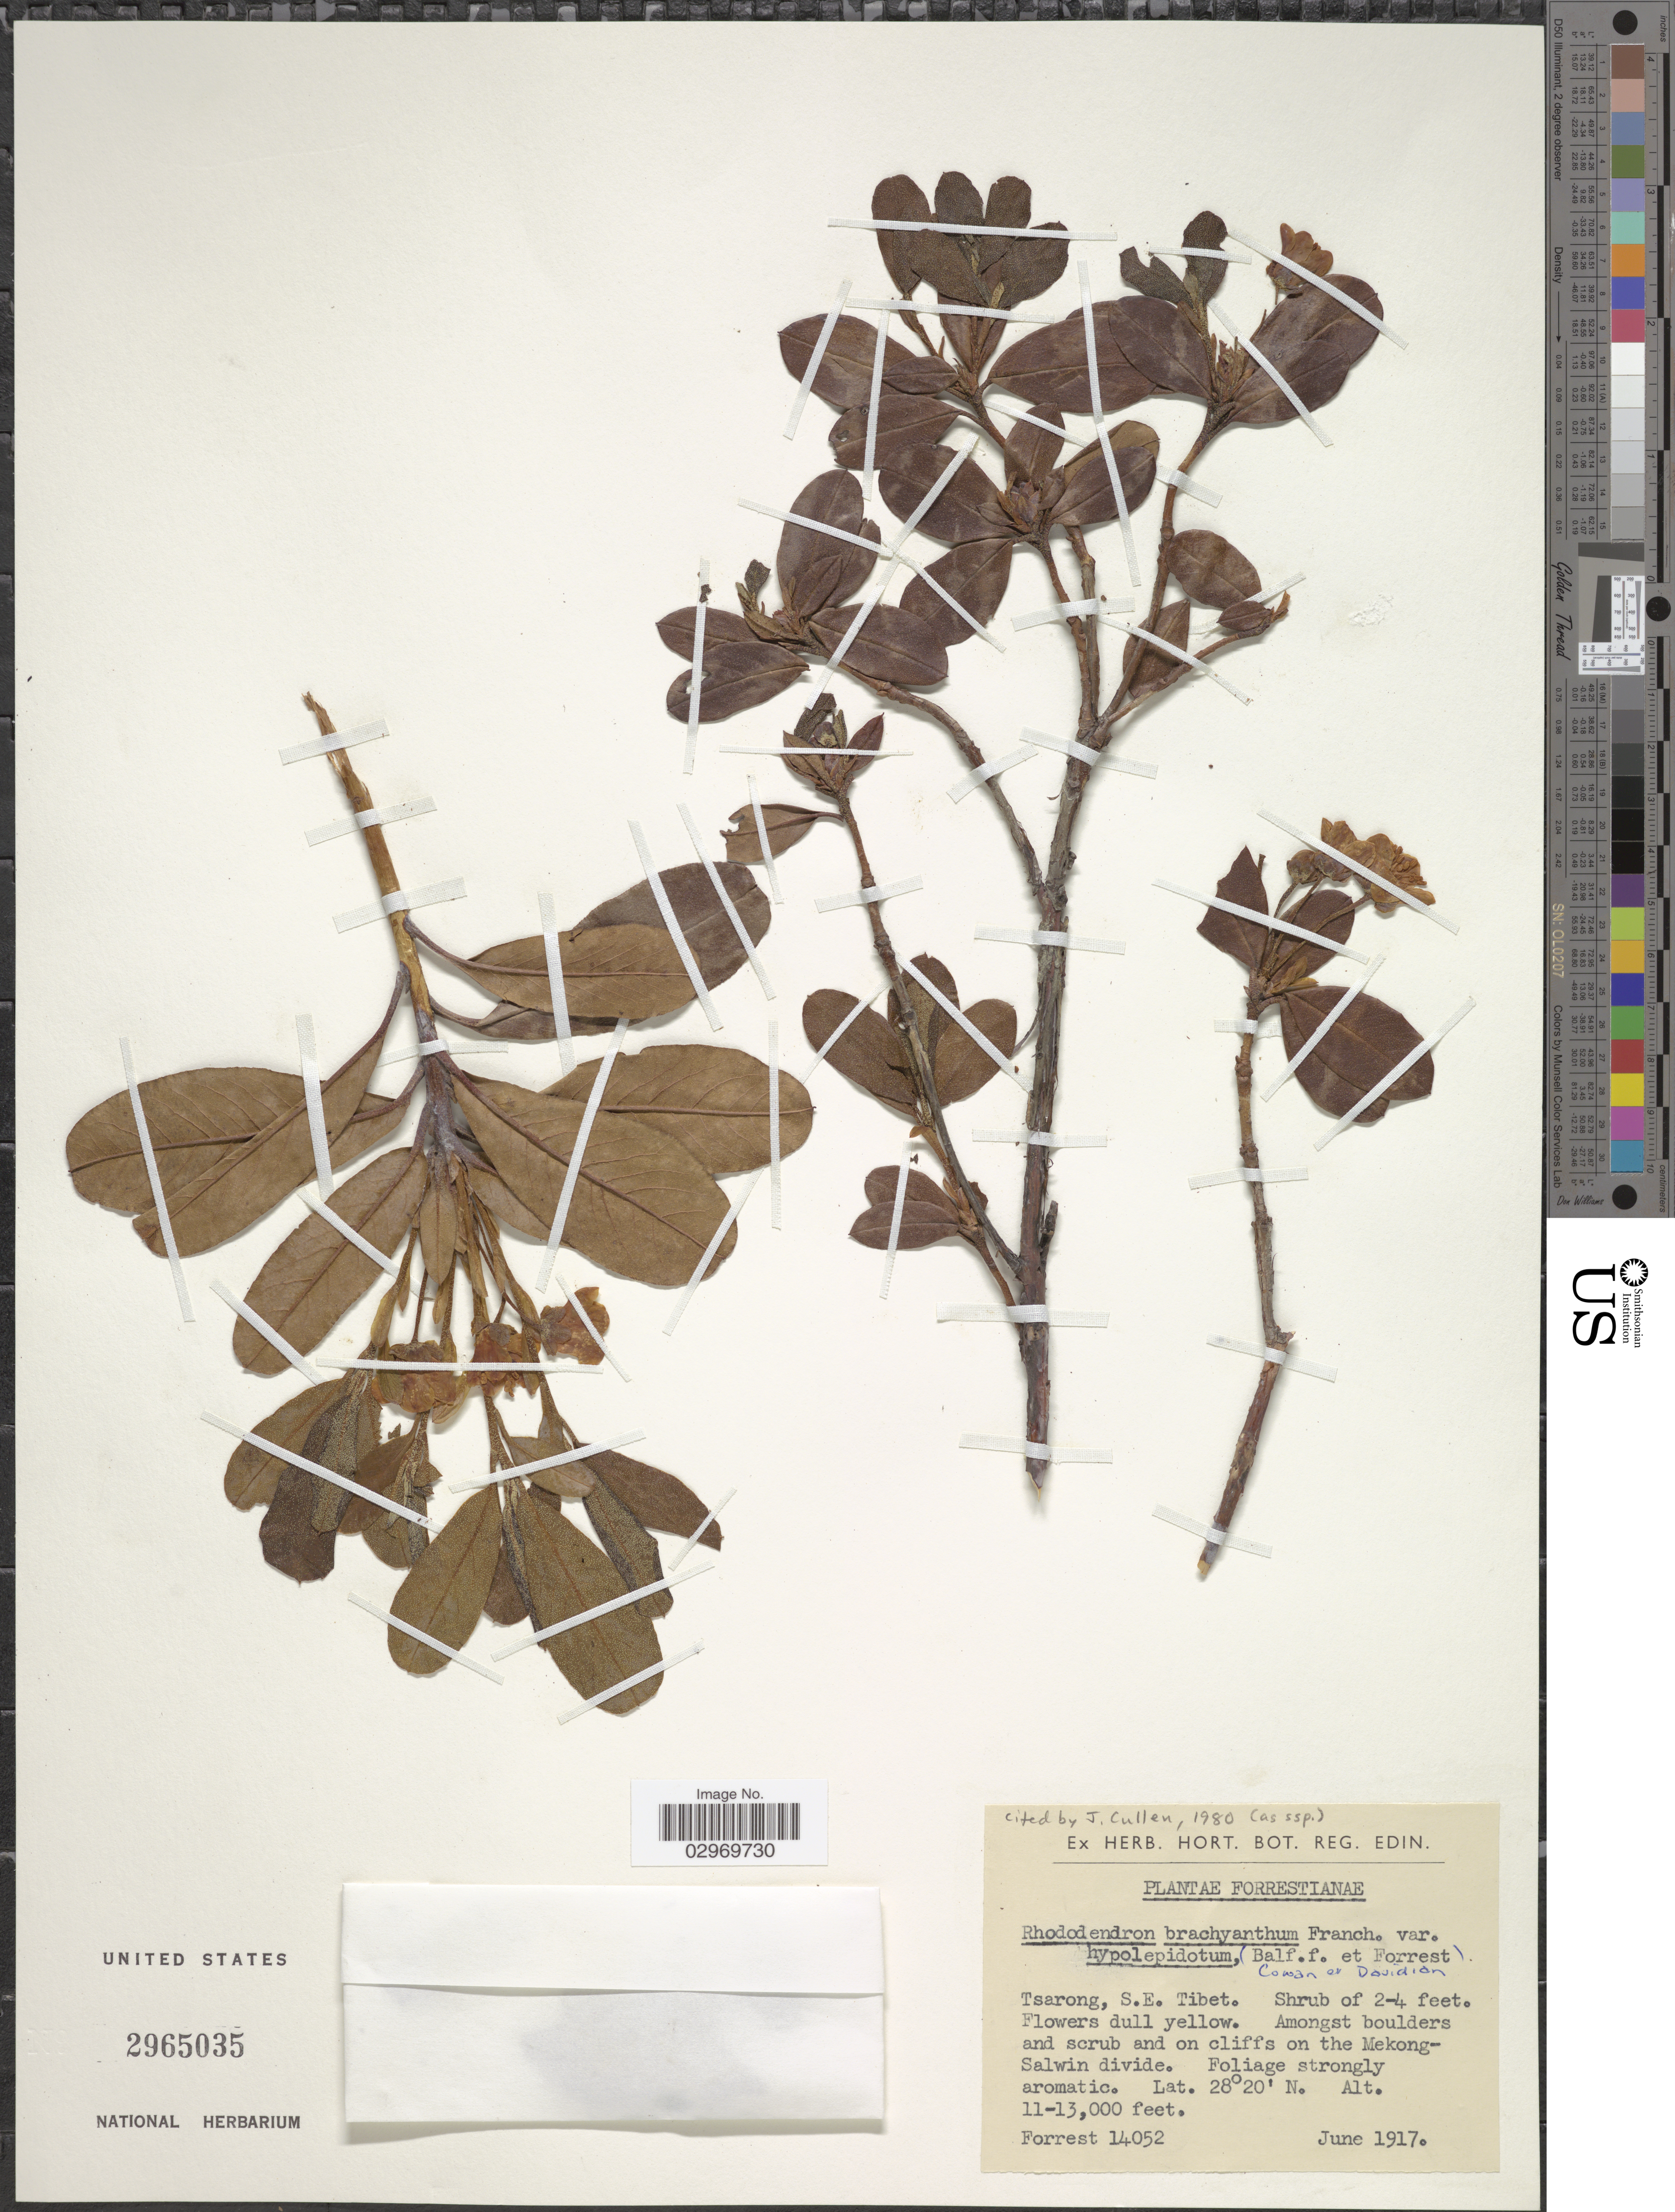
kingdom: Plantae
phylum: Tracheophyta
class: Magnoliopsida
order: Ericales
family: Ericaceae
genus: Rhododendron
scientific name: Rhododendron brachyanthum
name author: Franch.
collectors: -. Forrest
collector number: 14052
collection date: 1917-06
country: China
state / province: Xizang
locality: Tsarong, S.E. Tibet. Amongst boulders and scrub and on cliffs on the Mekong-Salwin divide.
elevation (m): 3353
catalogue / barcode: US 2965035